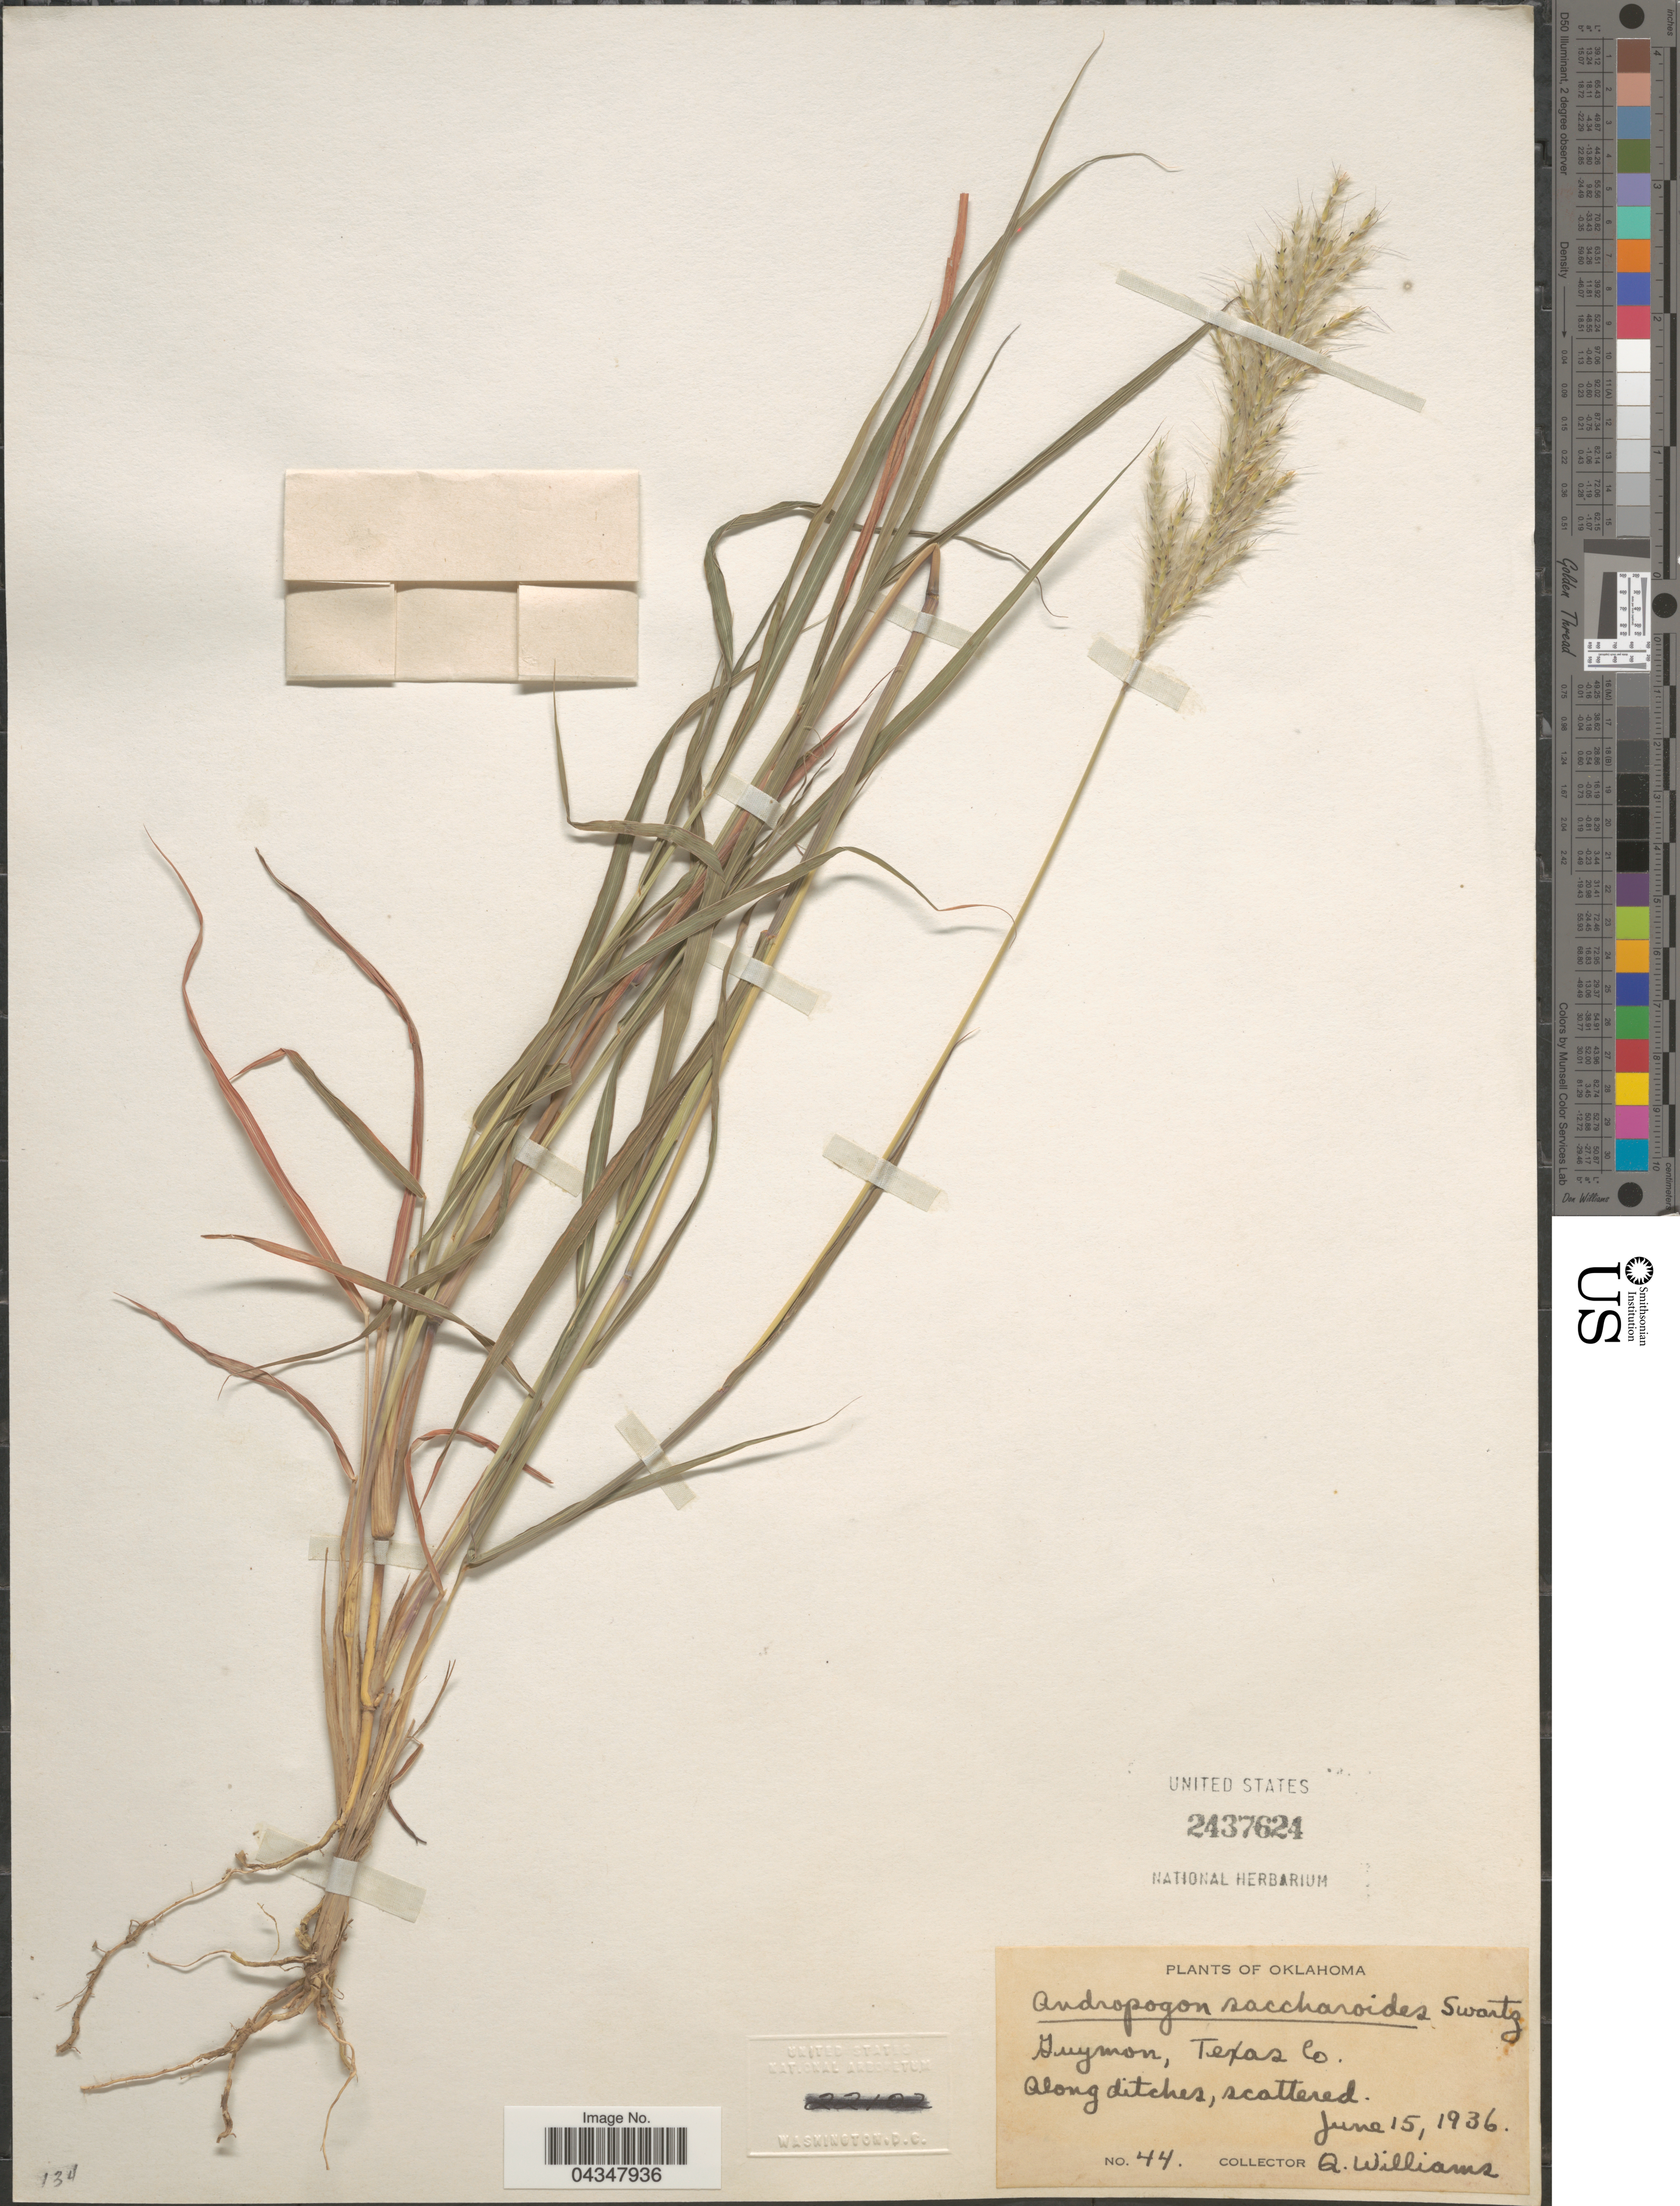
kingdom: Plantae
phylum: Tracheophyta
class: Liliopsida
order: Poales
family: Poaceae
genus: Bothriochloa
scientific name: Bothriochloa saccharoides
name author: (Sw.) Rydb.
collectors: Q. Williams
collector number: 44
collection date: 1936-06-15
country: United States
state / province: Oklahoma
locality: Guymon, Texas Co.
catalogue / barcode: US 2437624